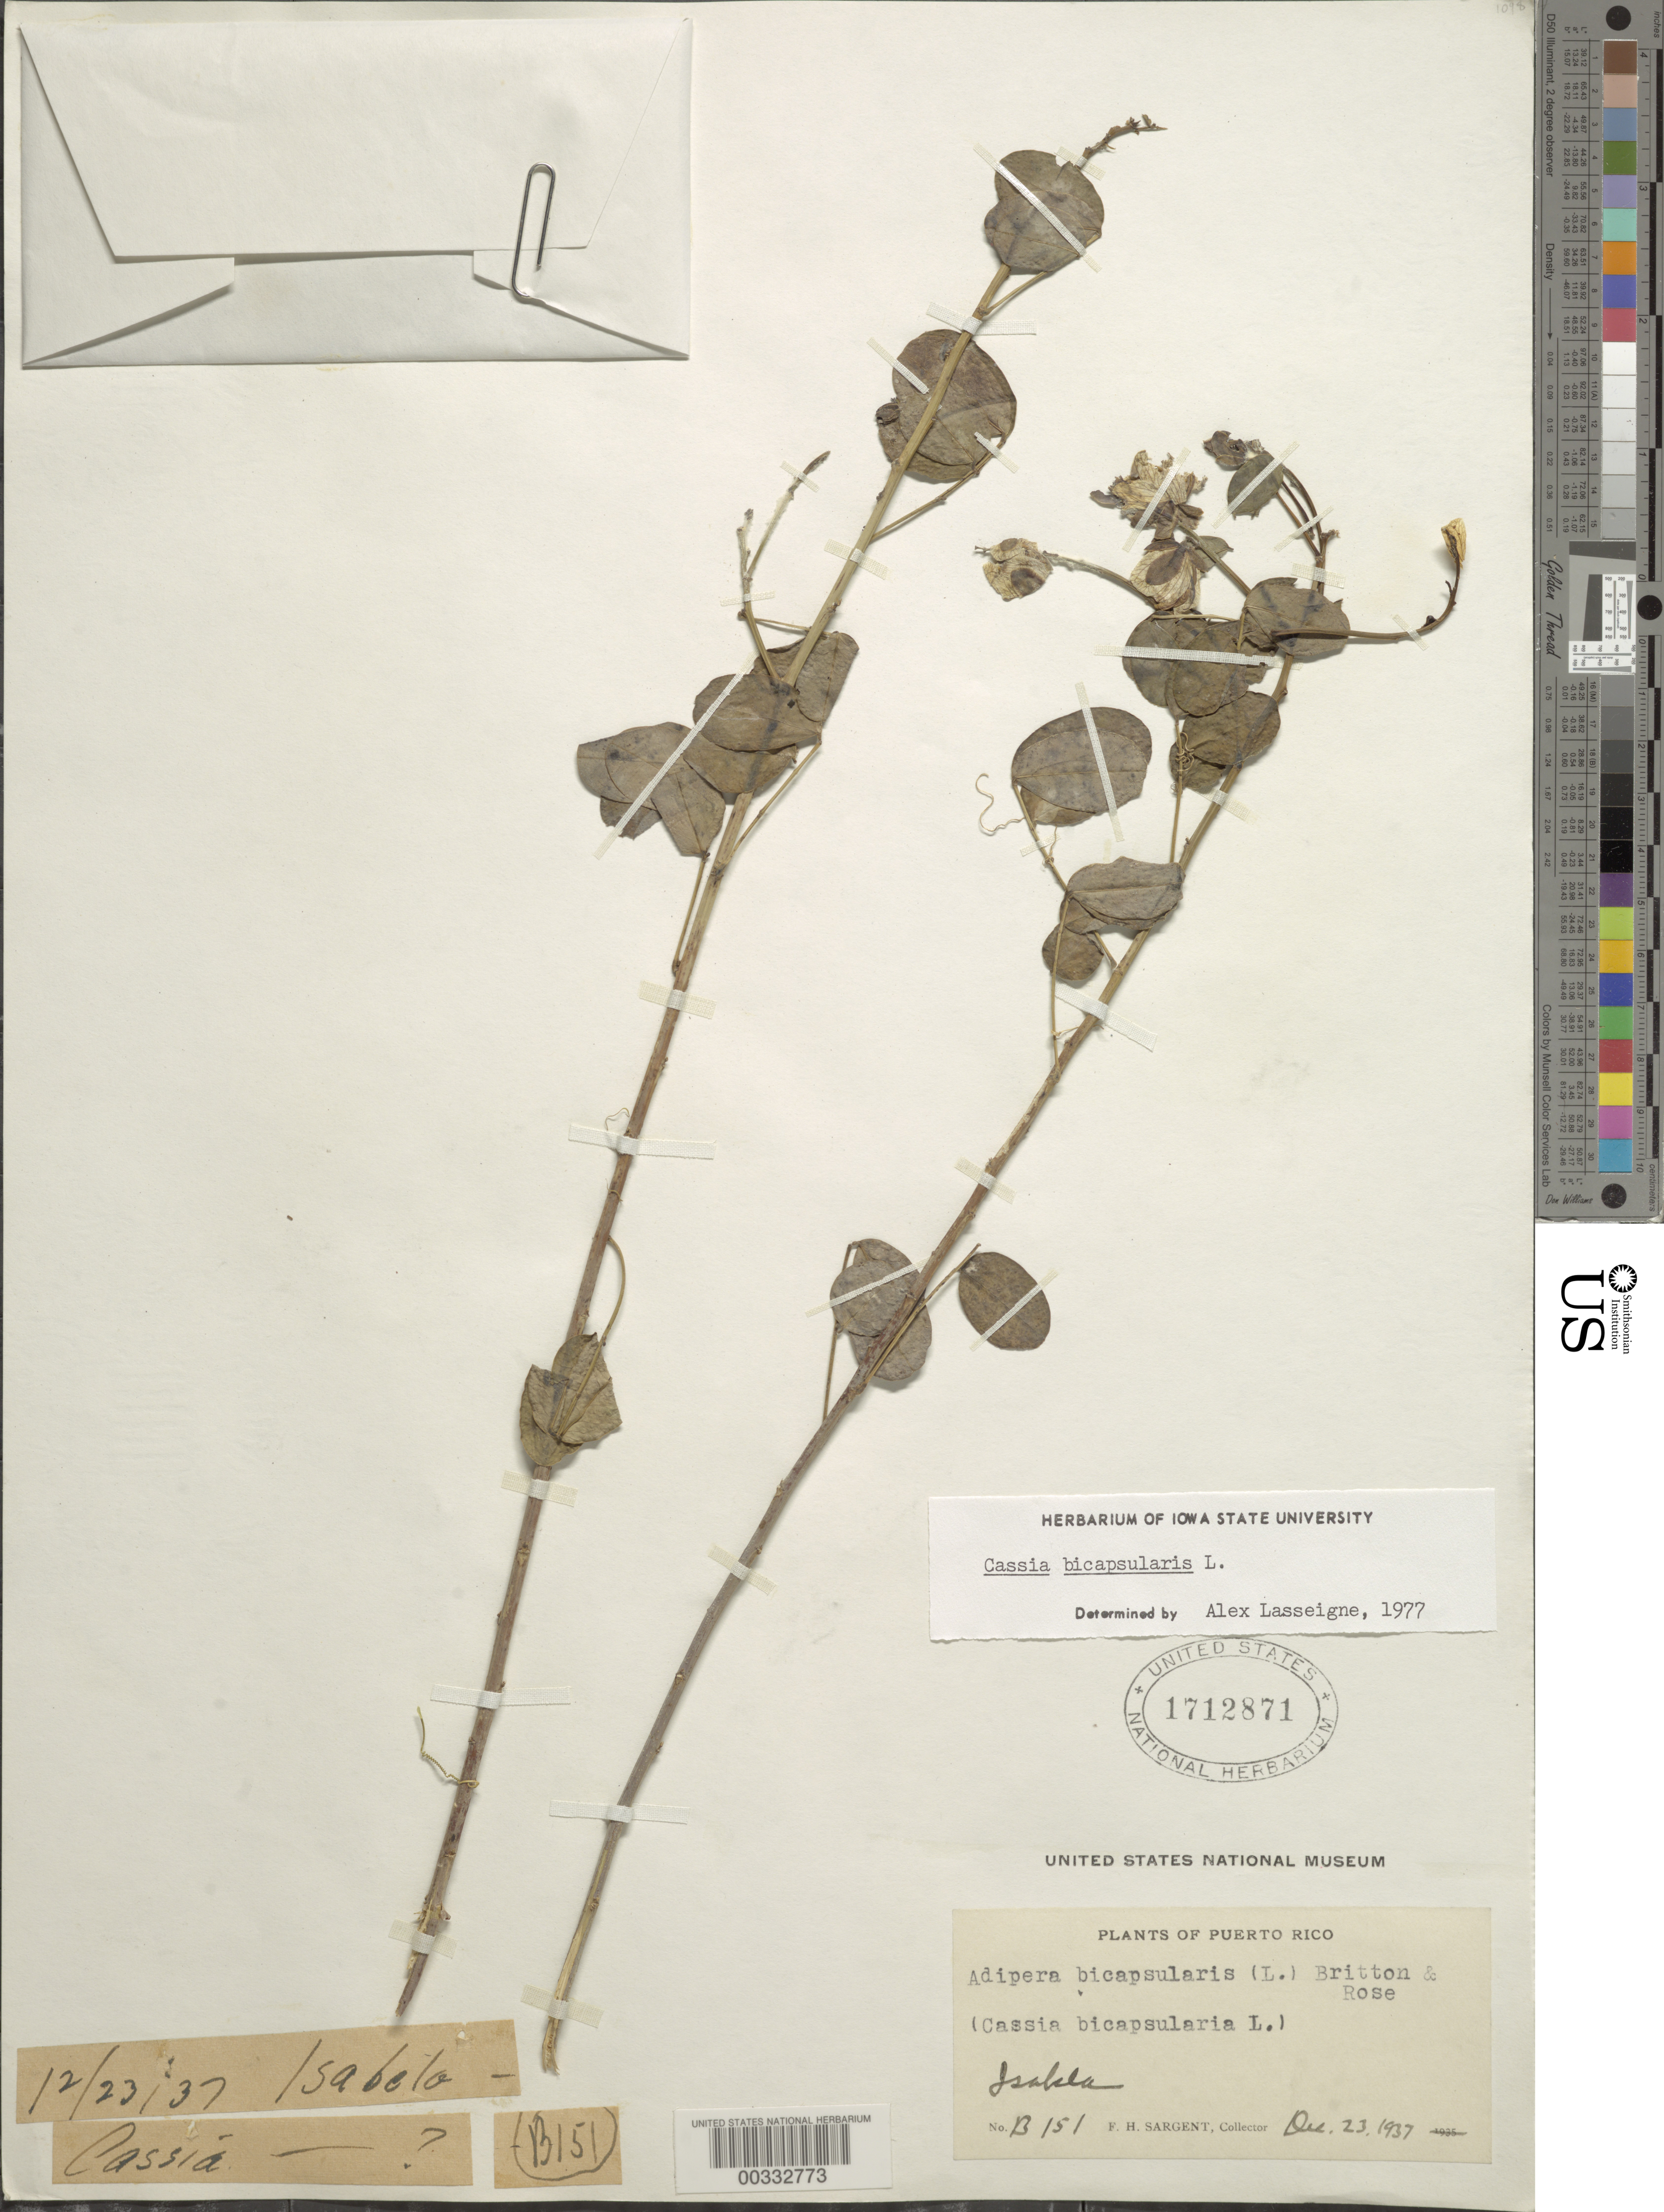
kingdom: Plantae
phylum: Tracheophyta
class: Magnoliopsida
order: Fabales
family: Fabaceae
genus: Senna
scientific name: Senna bicapsularis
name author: (L.) Roxb.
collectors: F. H. Sargent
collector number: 13151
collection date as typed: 23 Dec 1937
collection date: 1937-12-23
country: Puerto Rico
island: Greater Antilles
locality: Isabela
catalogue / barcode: US 1712871